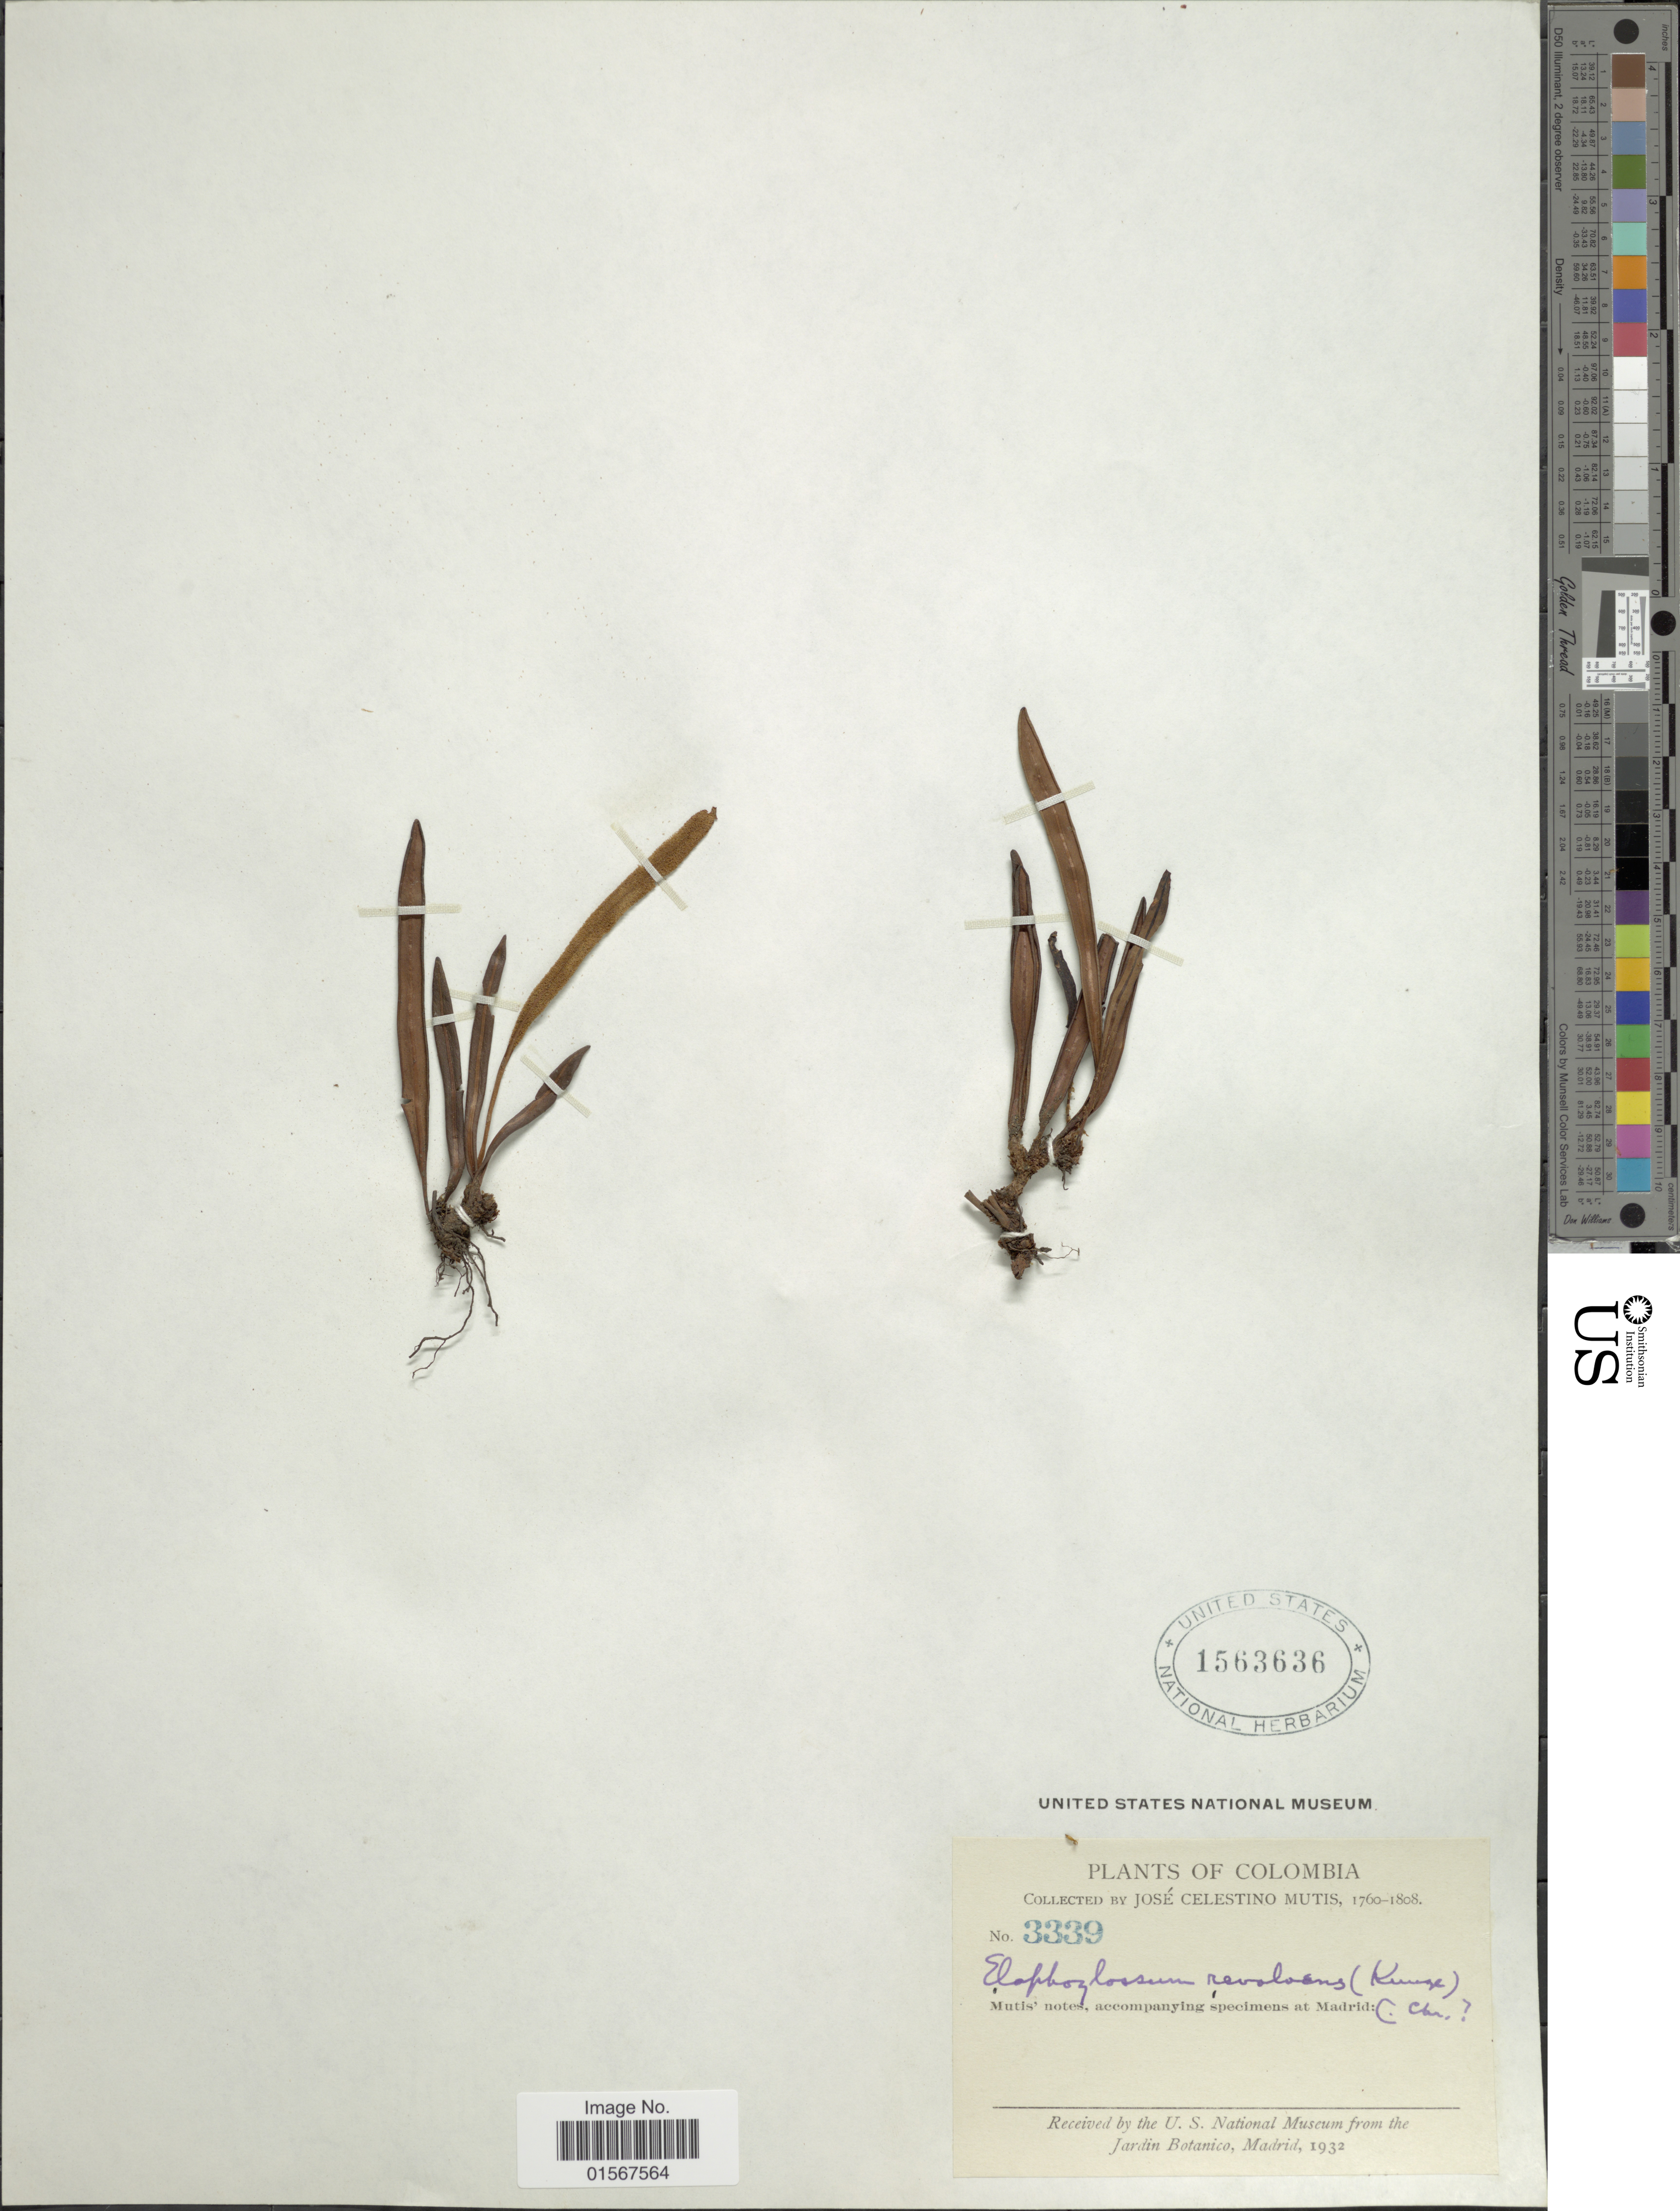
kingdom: Plantae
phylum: Tracheophyta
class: Polypodiopsida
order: Polypodiales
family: Dryopteridaceae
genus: Elaphoglossum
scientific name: Elaphoglossum revolvens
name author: (Fée) C. Chr.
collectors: J. C. B. Mutis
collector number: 3339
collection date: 1760/1808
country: Colombia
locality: Colombia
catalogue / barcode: US 1563636